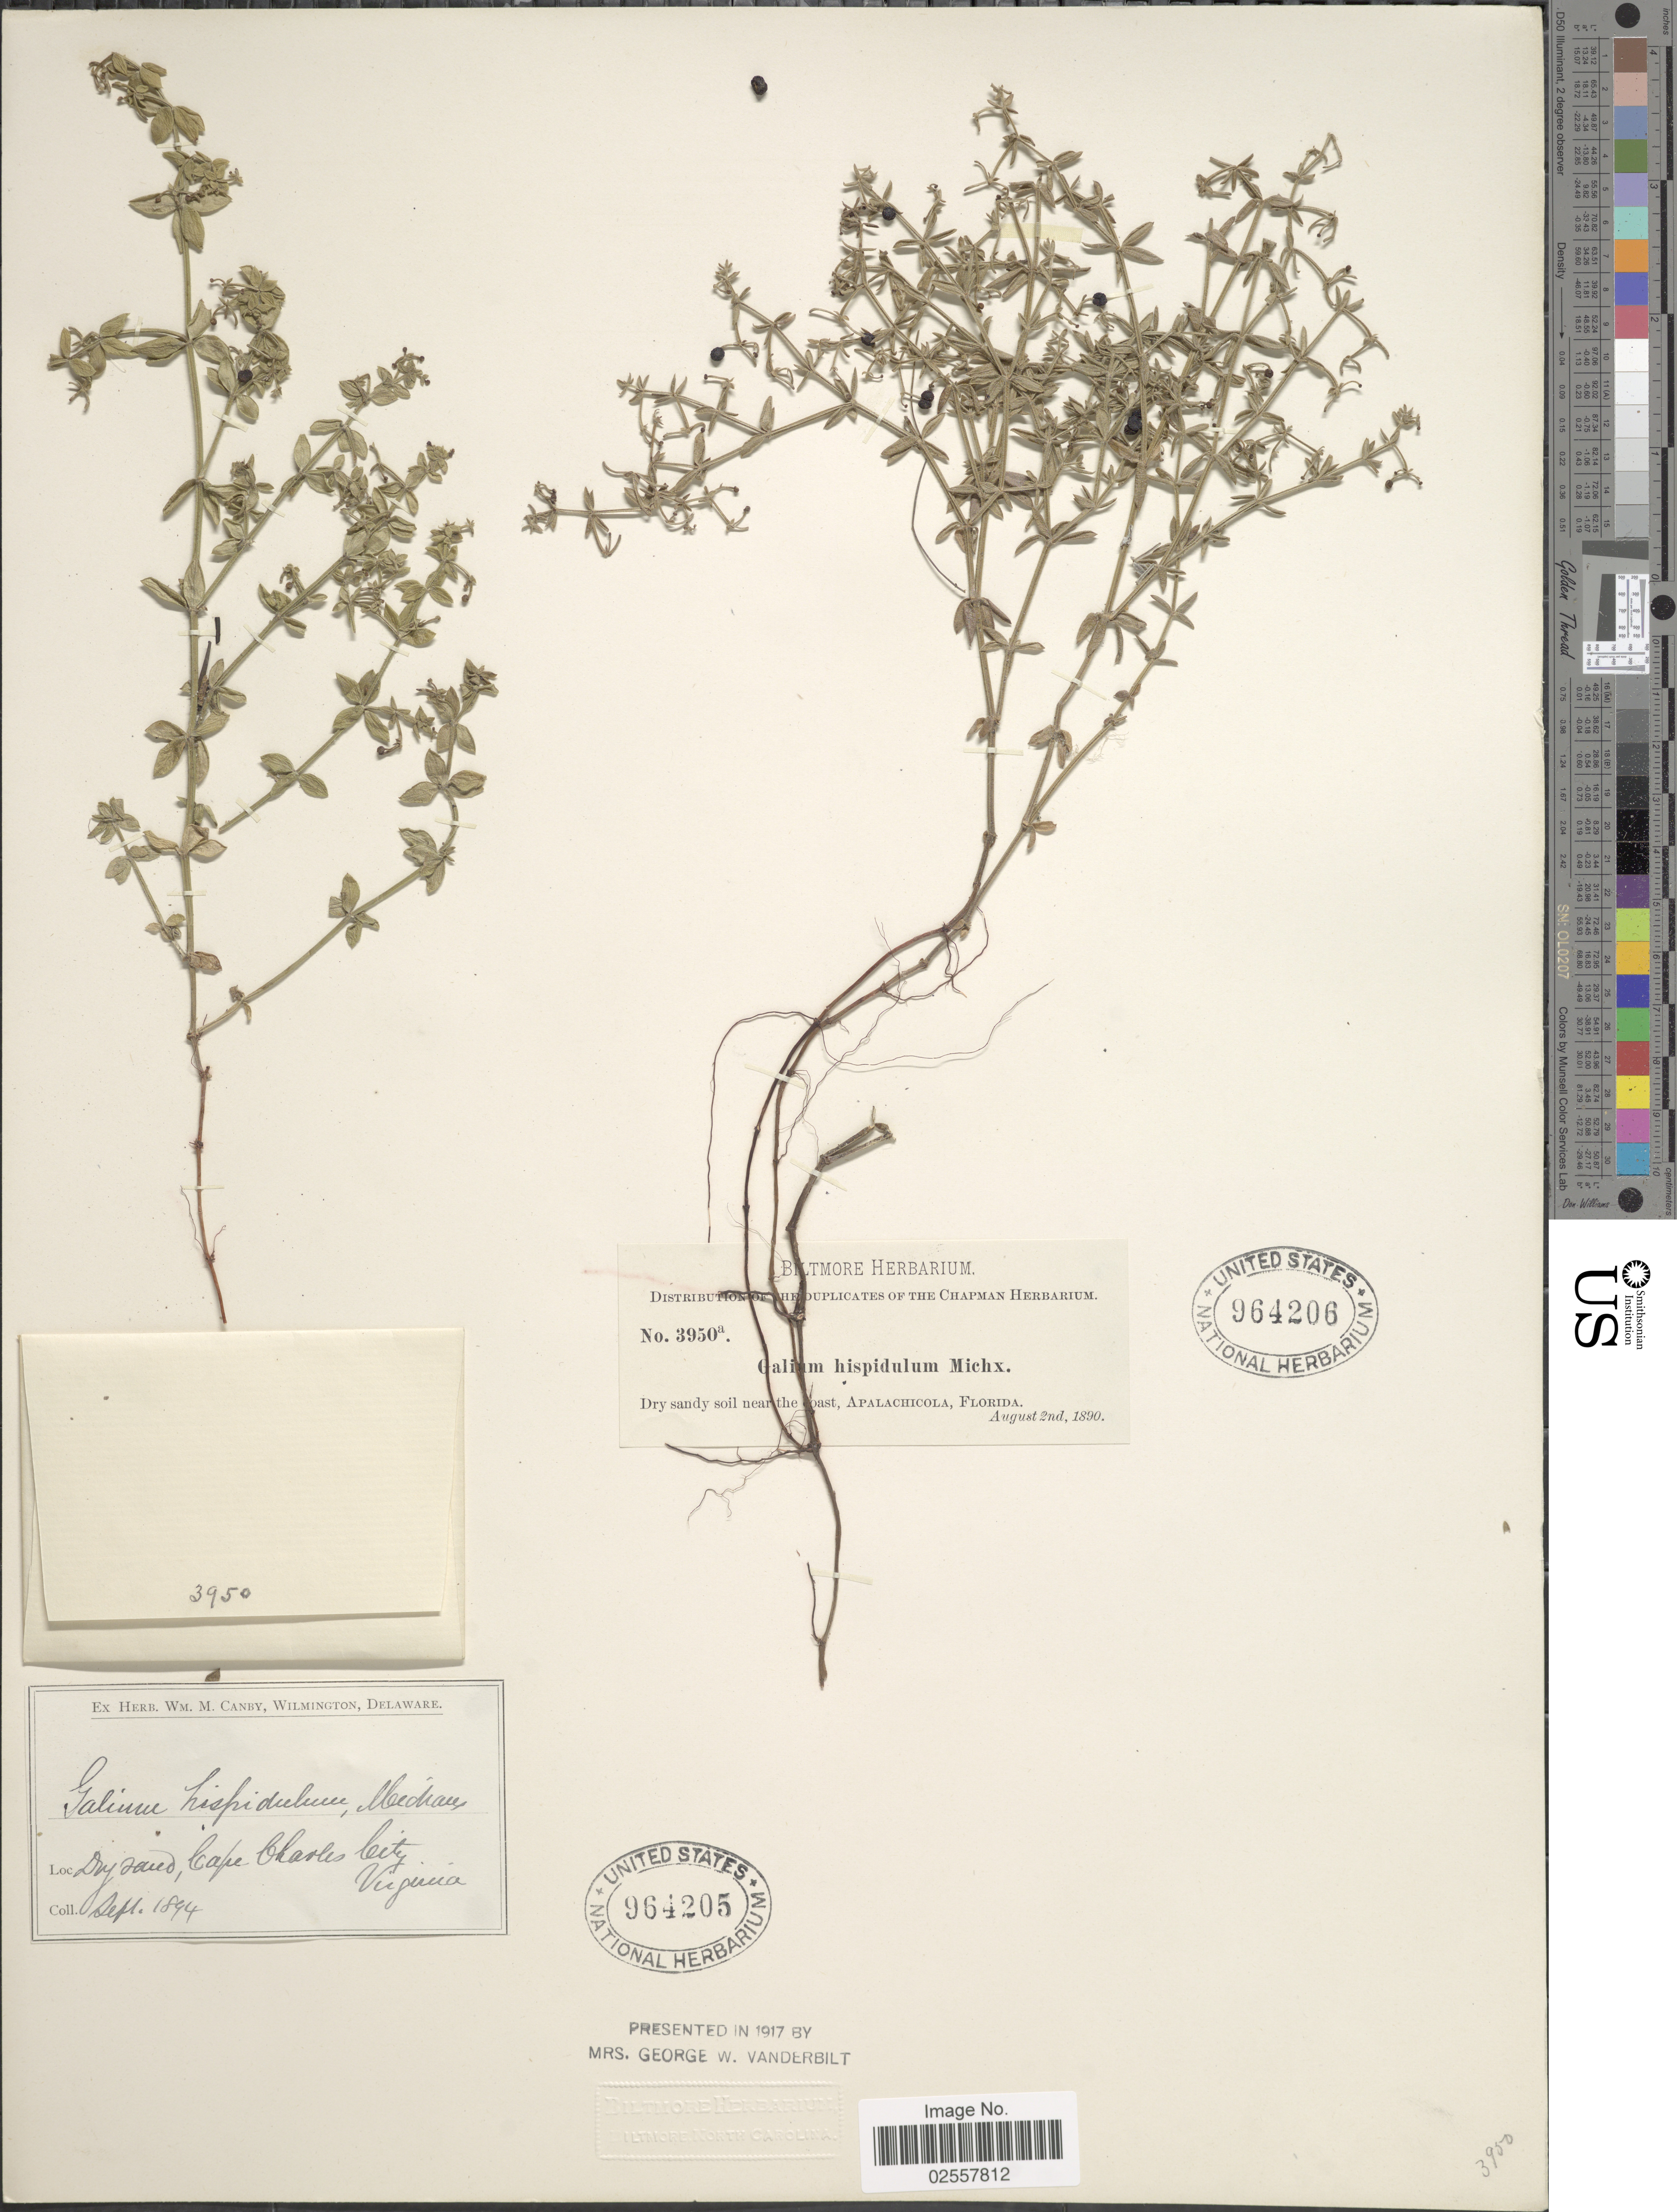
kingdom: Plantae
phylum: Tracheophyta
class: Magnoliopsida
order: Gentianales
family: Rubiaceae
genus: Galium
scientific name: Galium hispidulum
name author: Michx.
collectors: ex herb. Biltmore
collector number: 3950a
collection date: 1890-08-02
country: United States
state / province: Florida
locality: Dry sandy soil near the coast, Apalachicola.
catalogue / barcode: US 964206-2